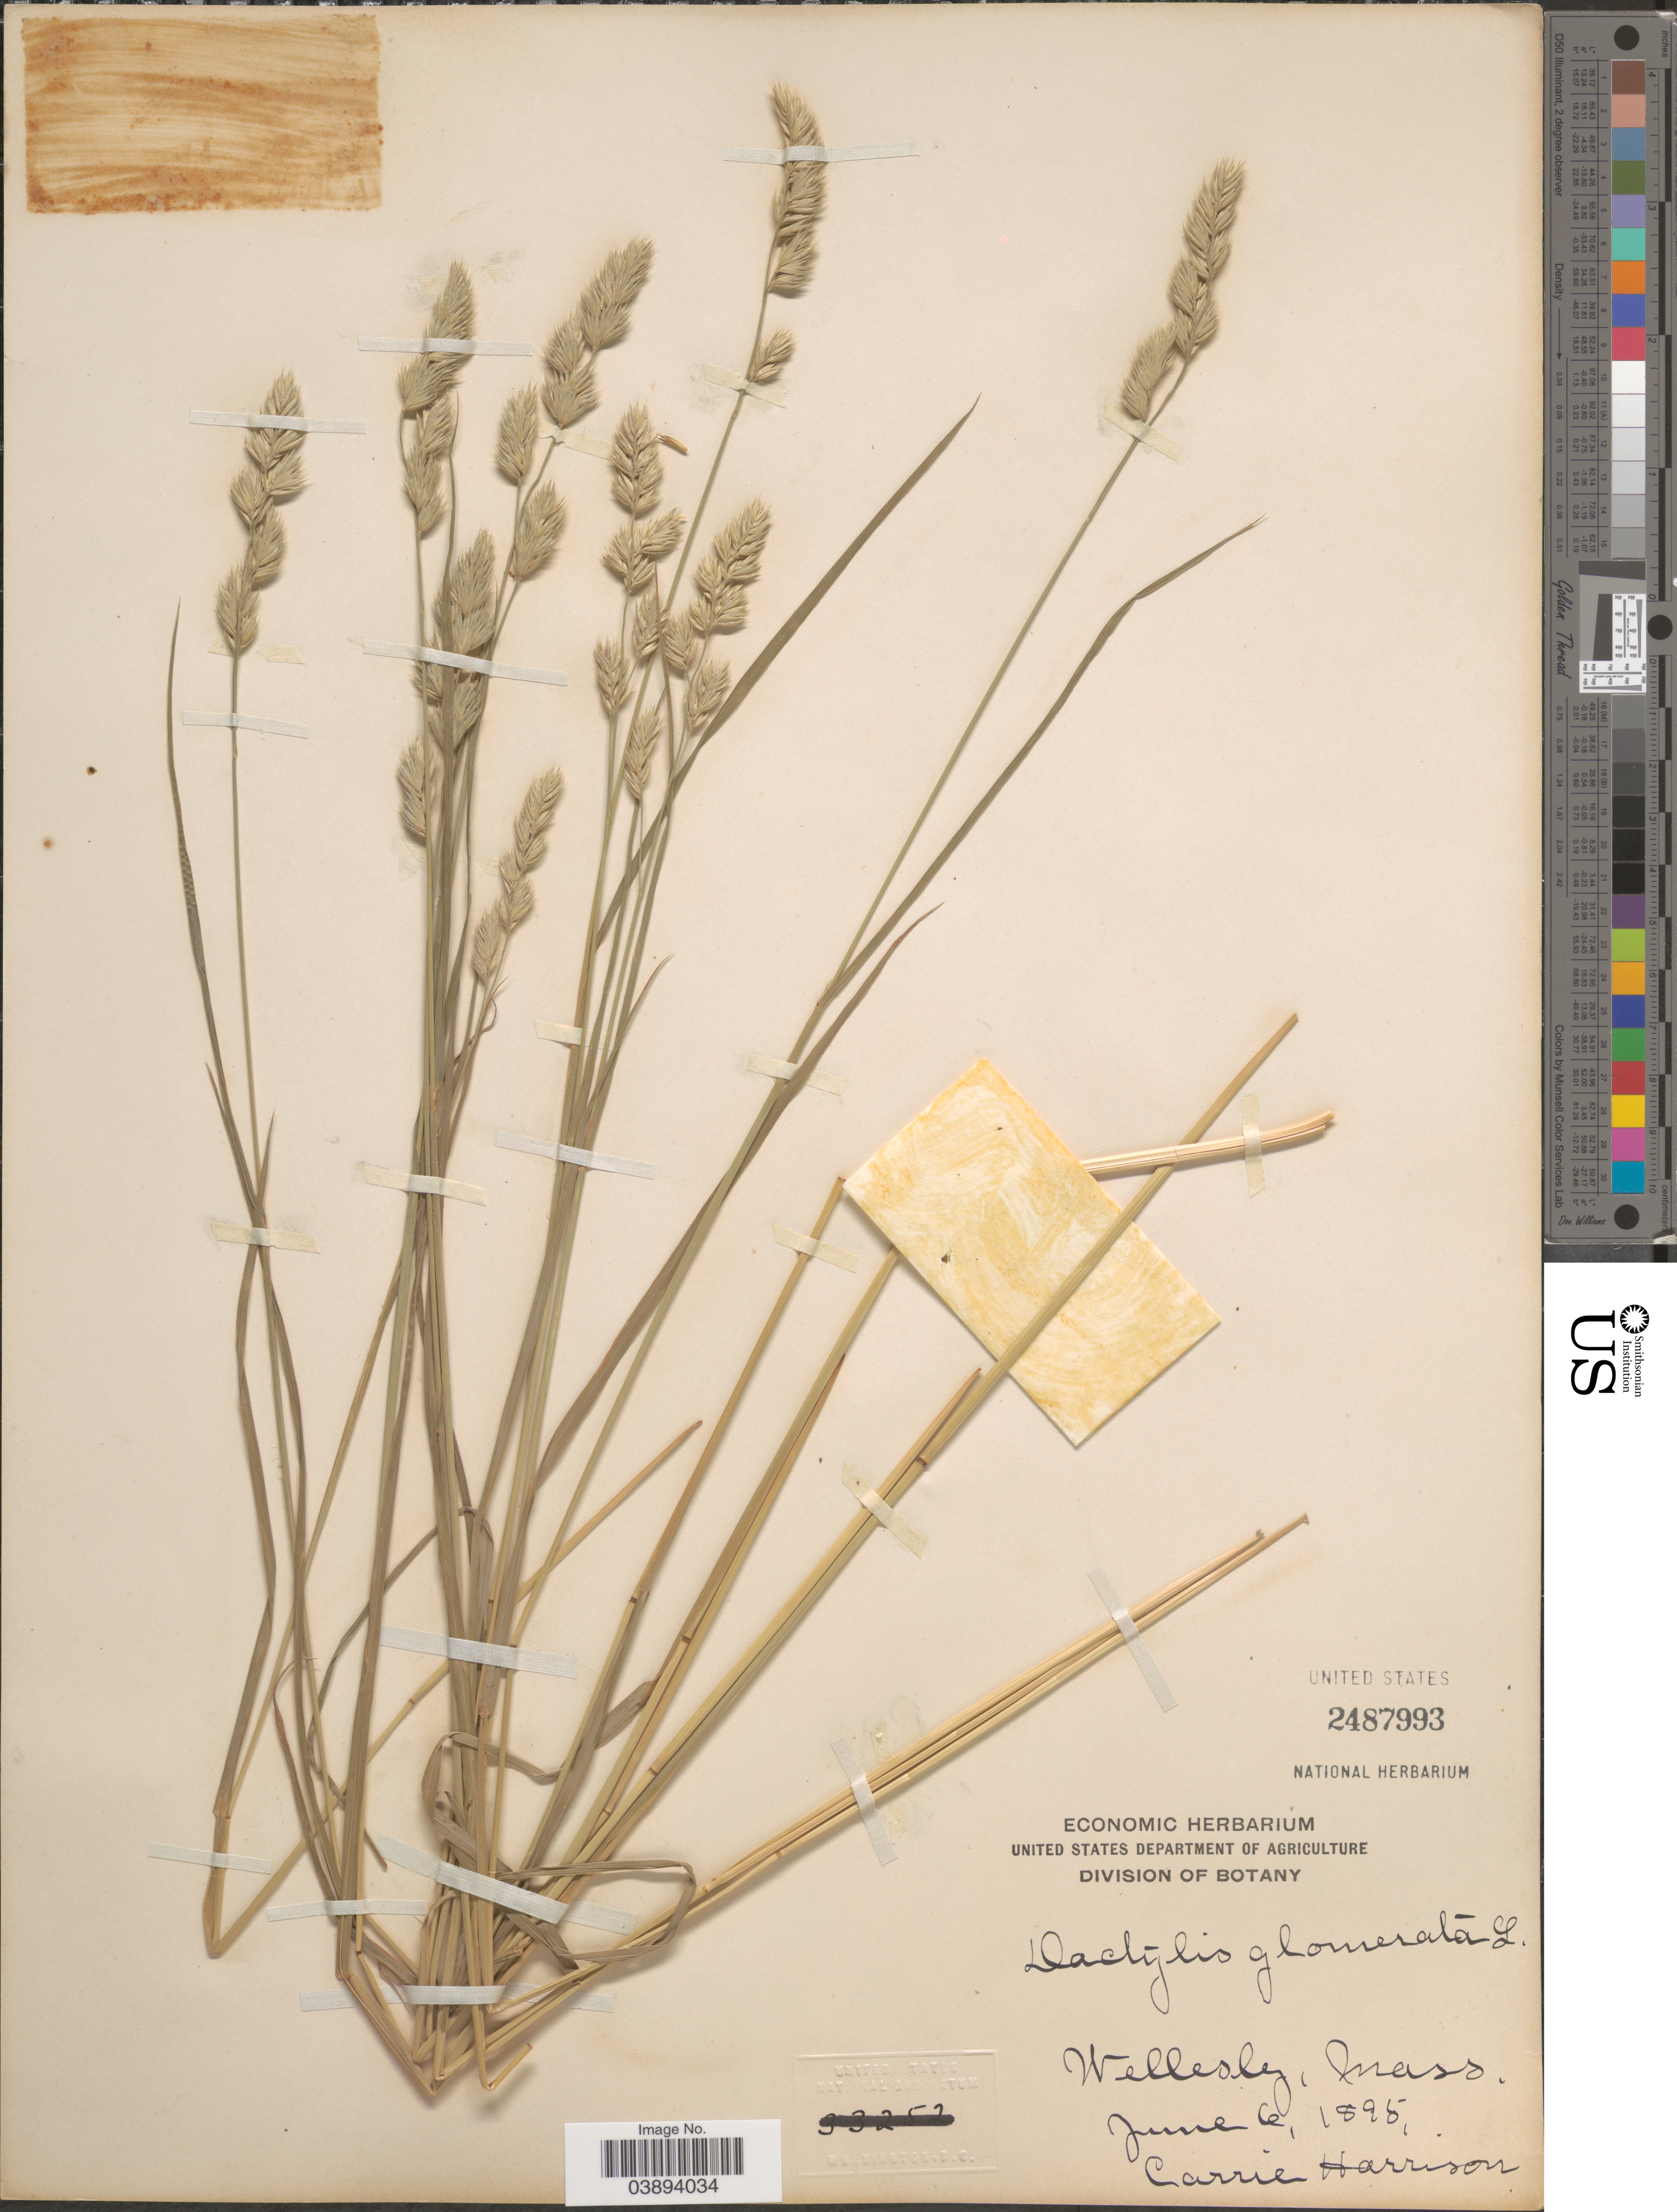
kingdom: Plantae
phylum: Tracheophyta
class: Liliopsida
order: Poales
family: Poaceae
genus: Dactylis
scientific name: Dactylis glomerata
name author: L.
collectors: C. Harrison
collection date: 1895-06-06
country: United States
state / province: Massachusetts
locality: Wellesley.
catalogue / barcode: US 2487993